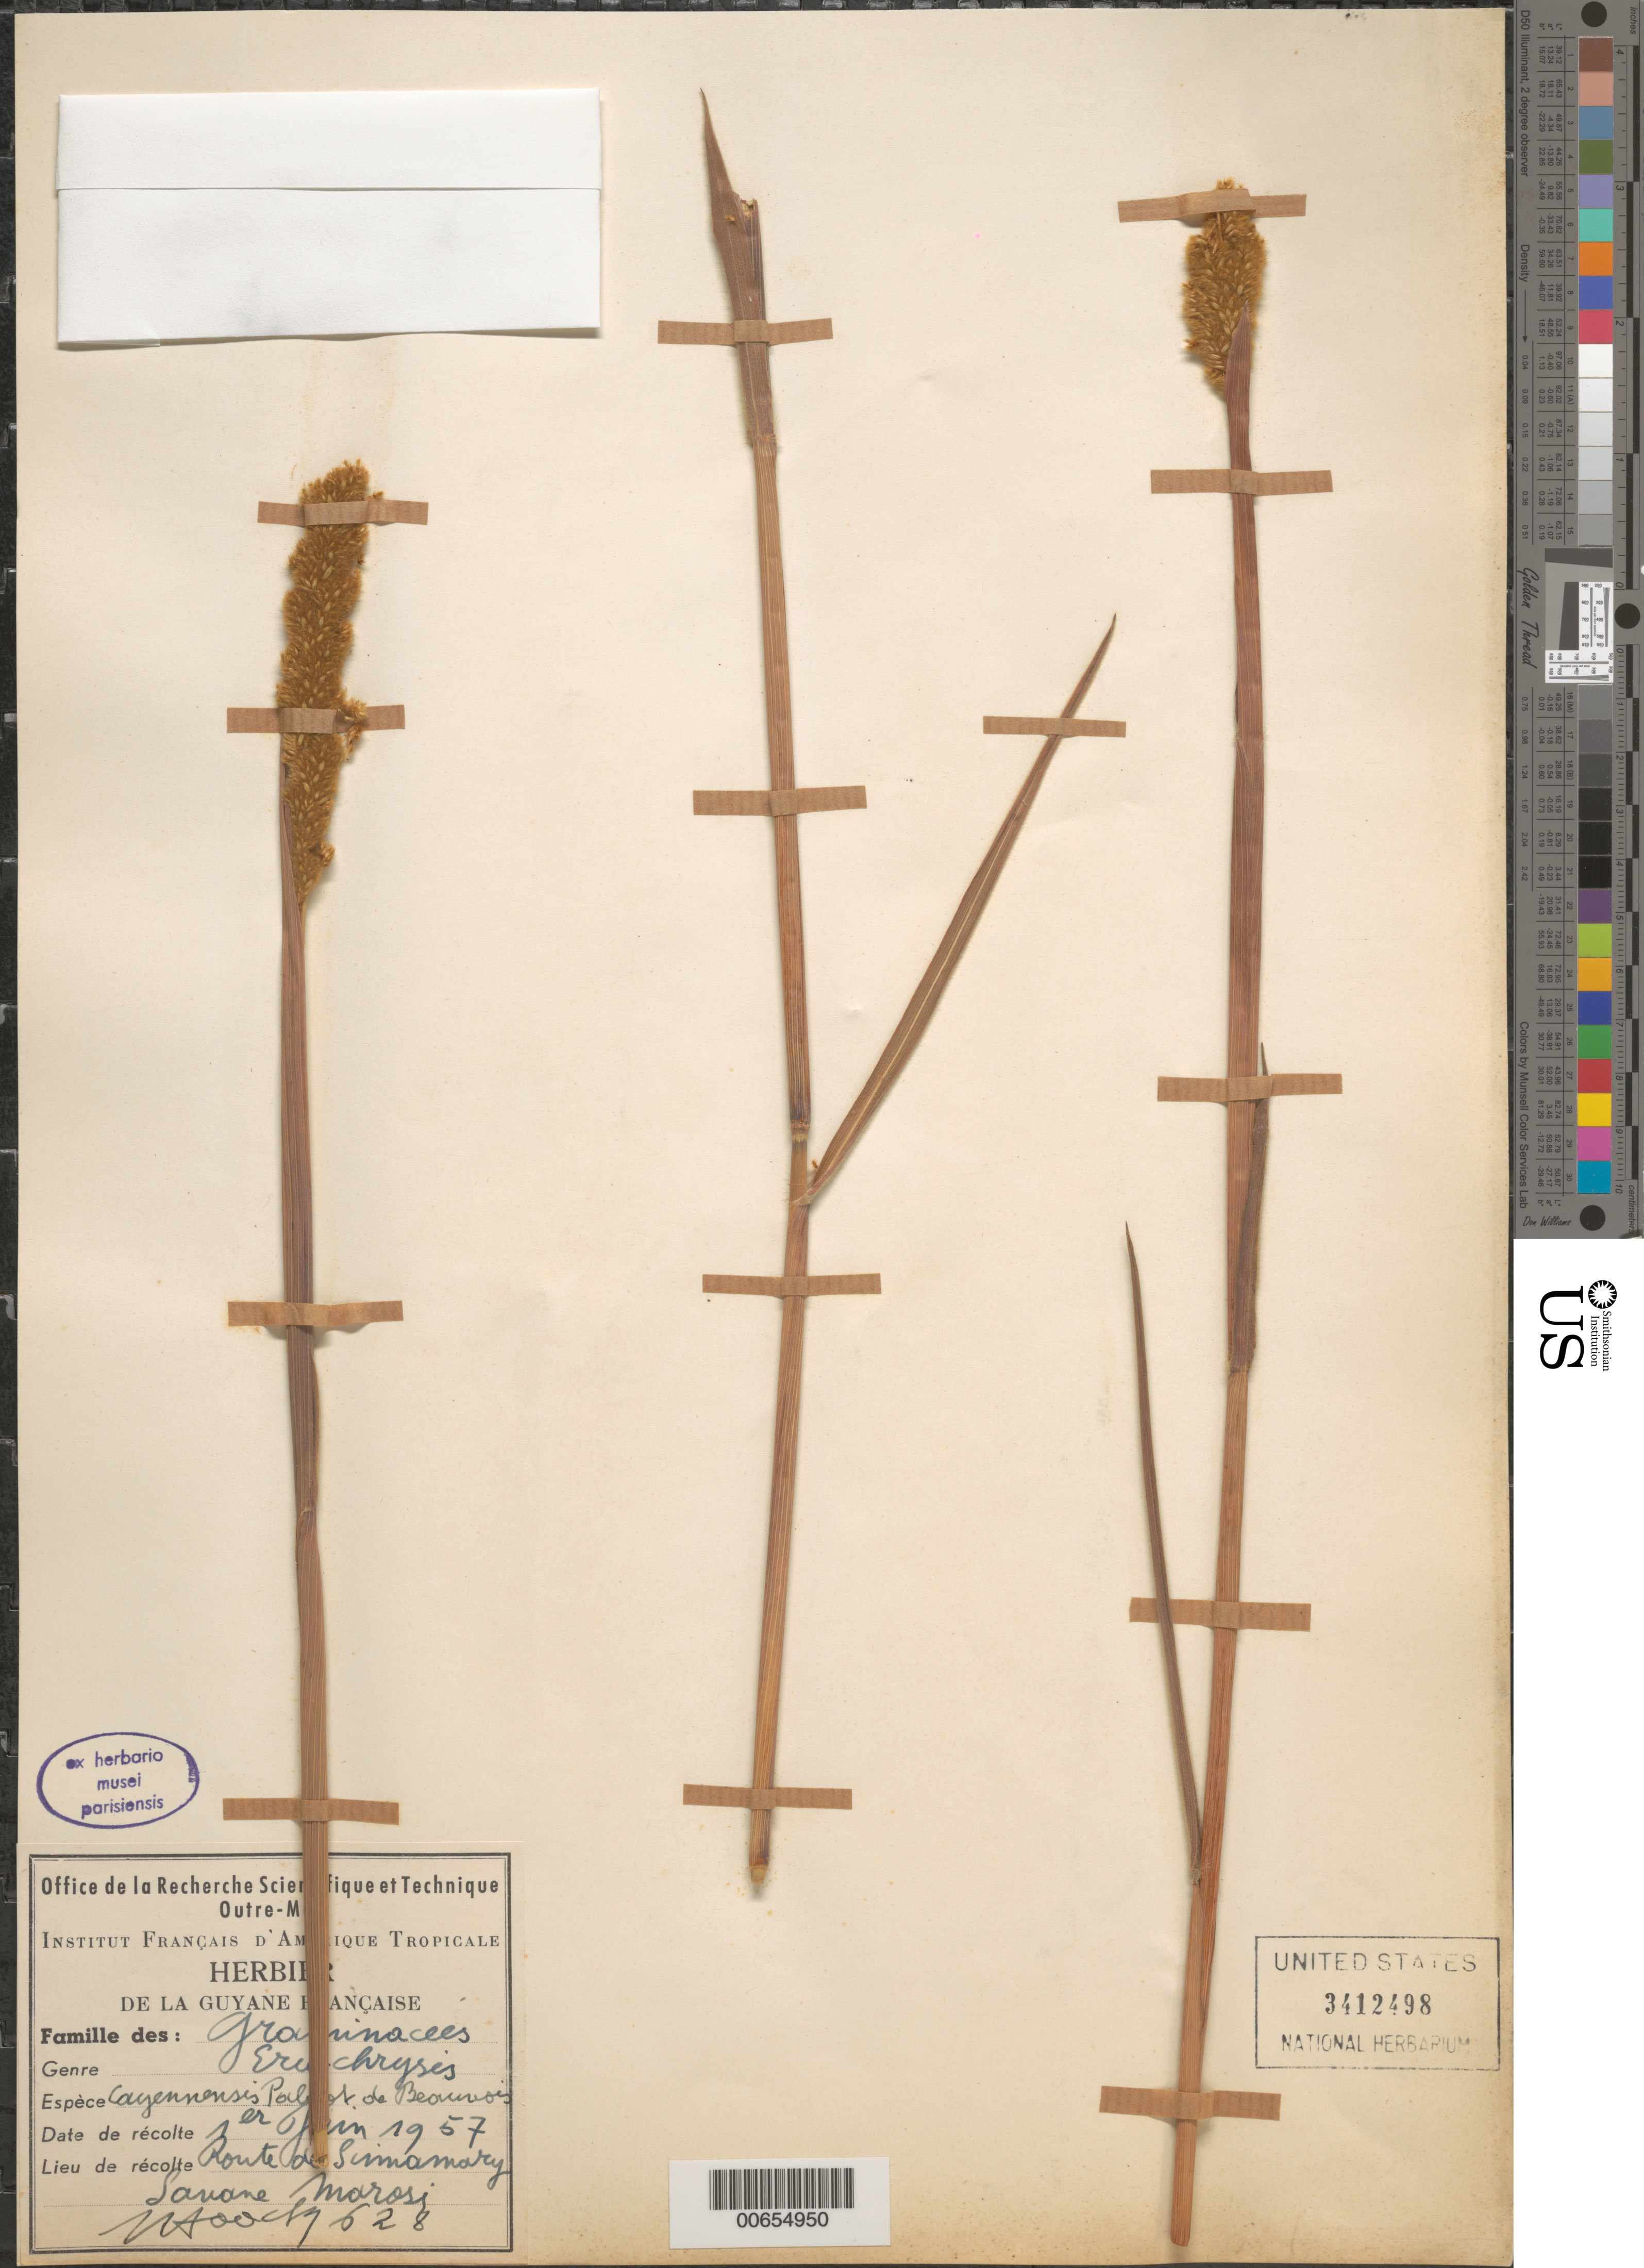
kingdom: Plantae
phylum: Tracheophyta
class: Liliopsida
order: Poales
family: Poaceae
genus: Eriochrysis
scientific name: Eriochrysis cayennensis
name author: P. Beauv.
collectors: J. Hoock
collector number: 628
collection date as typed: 1-Jun-57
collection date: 1957-06-01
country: French Guiana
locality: Route de Sinnamary, Savane Marosi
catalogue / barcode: US 3412498